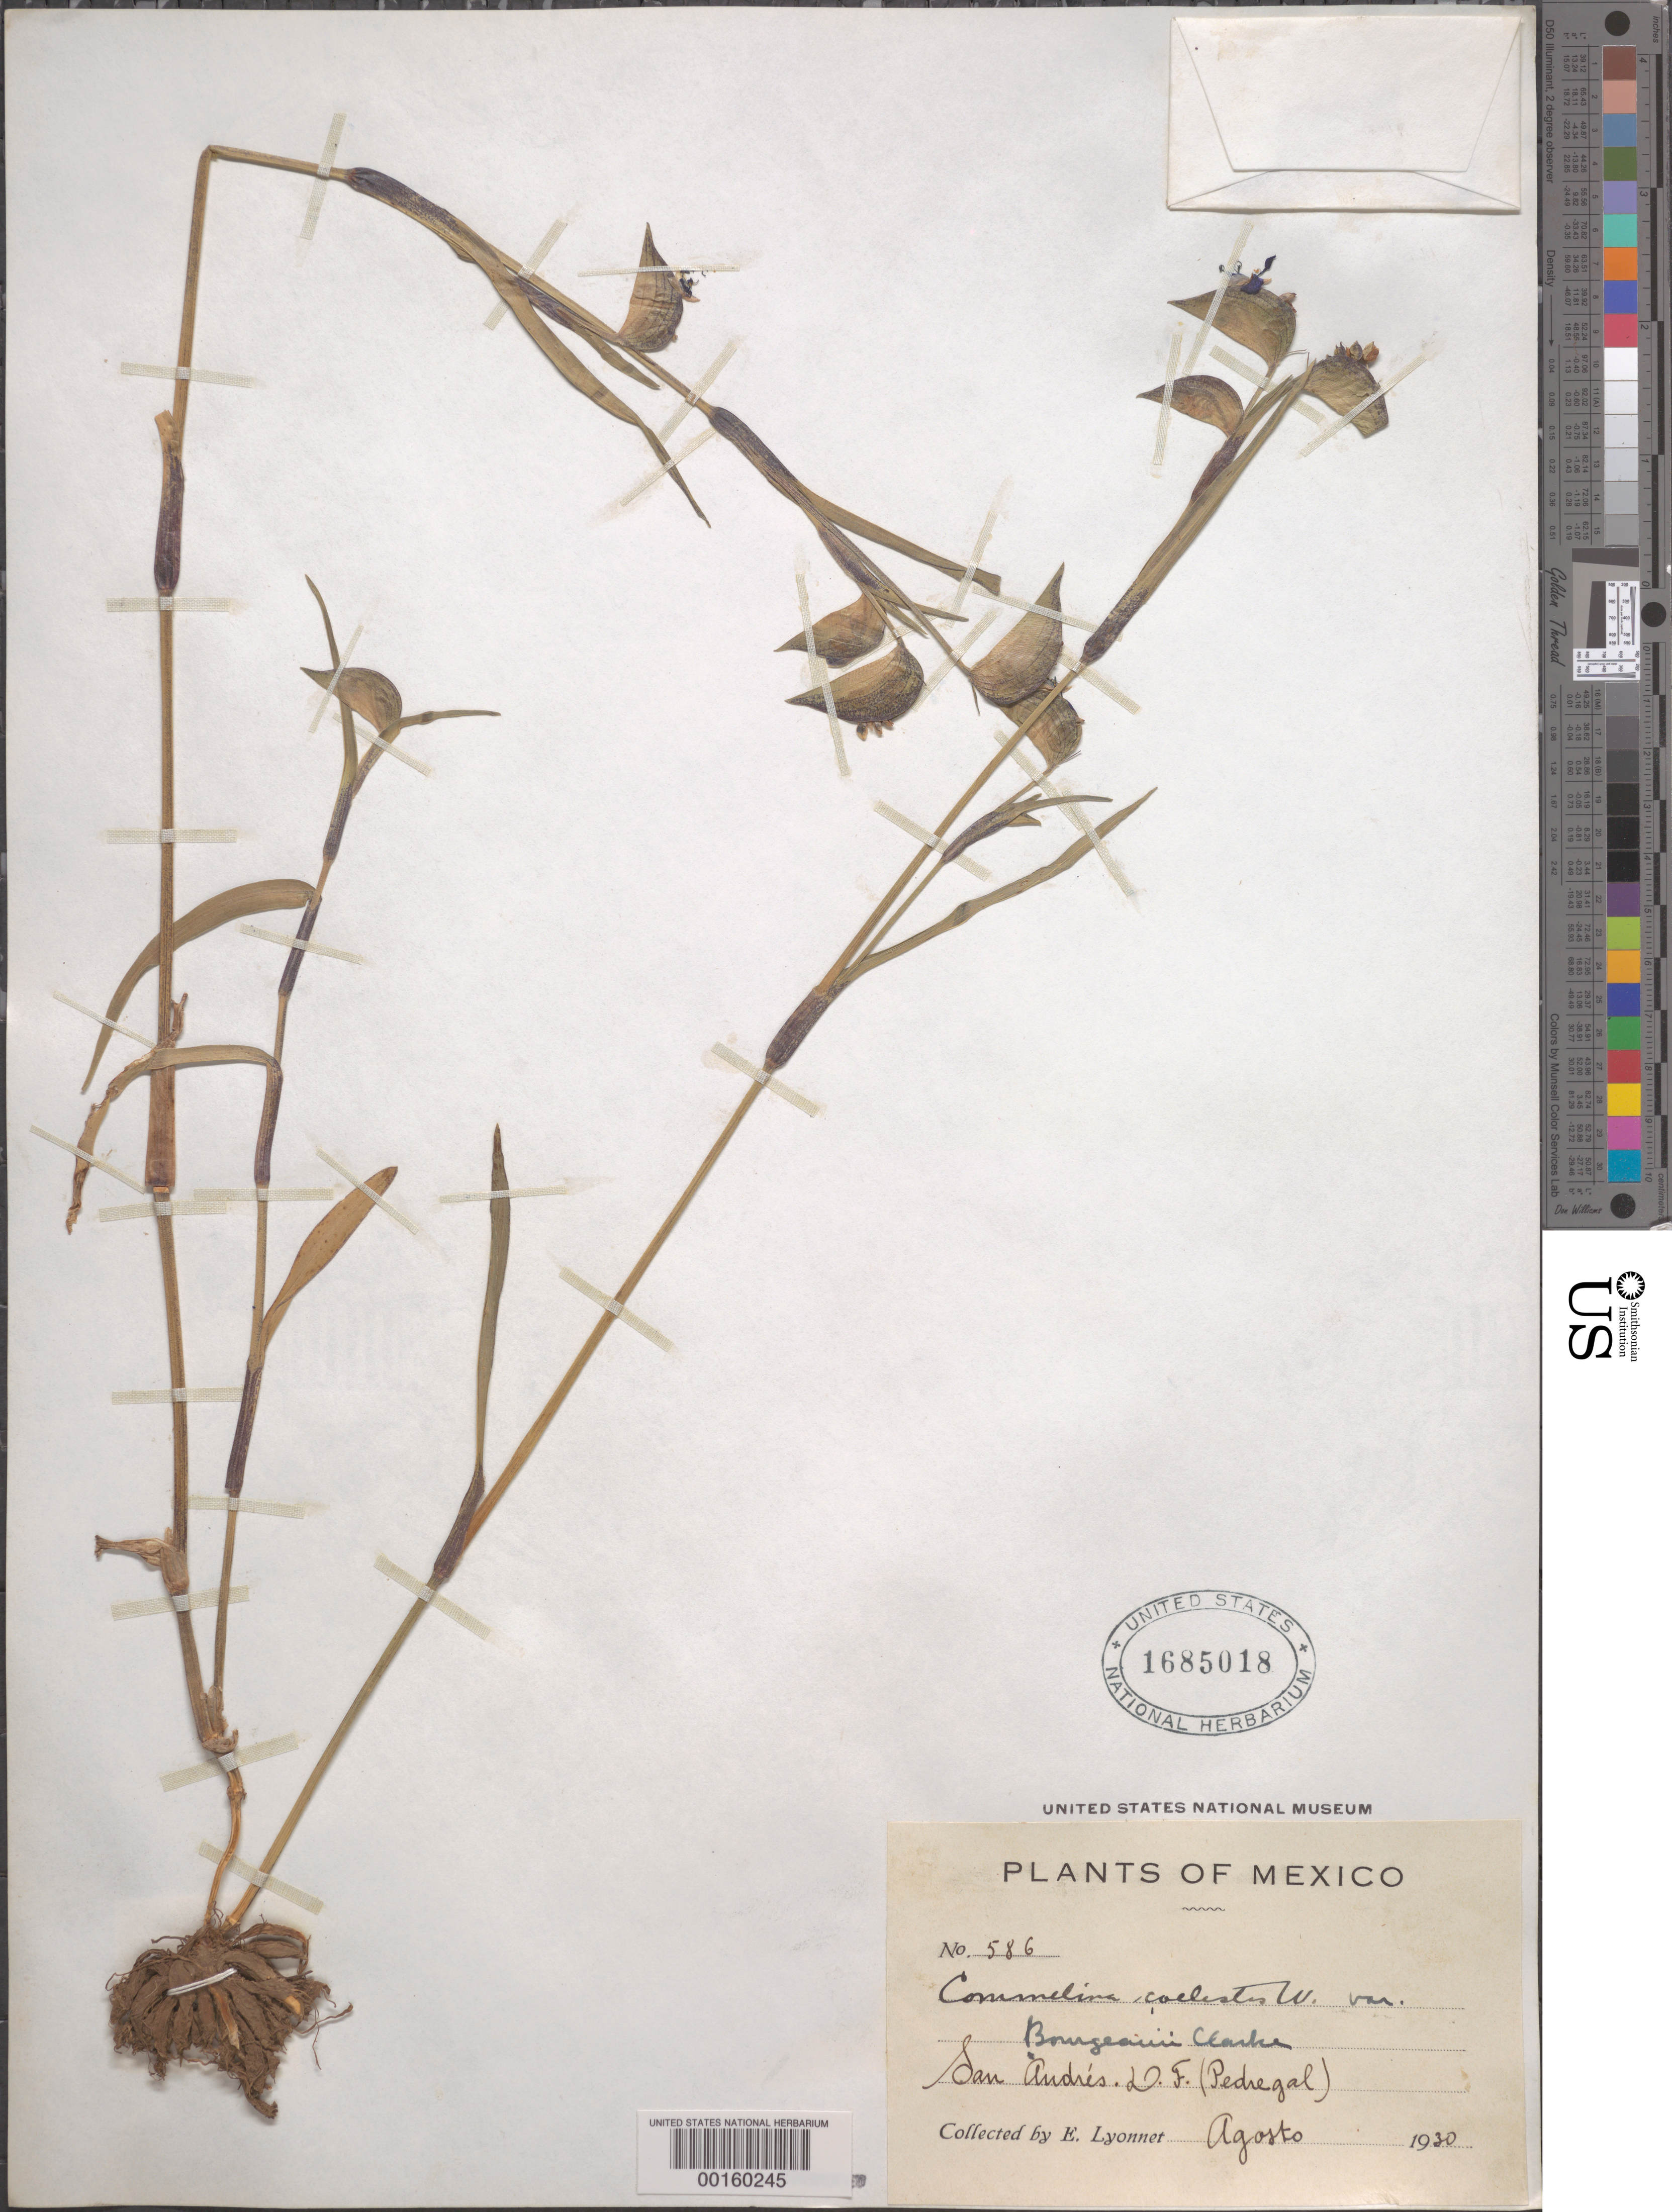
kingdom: Plantae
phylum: Tracheophyta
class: Liliopsida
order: Commelinales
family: Commelinaceae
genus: Commelina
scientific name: Commelina coelestis var. bourgeaui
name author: C.B. Clarke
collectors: Bro. E. Lyonnet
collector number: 586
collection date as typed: Aug 1930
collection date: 1930-08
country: Mexico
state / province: Distrito Federal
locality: San Andes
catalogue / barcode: US 1685018